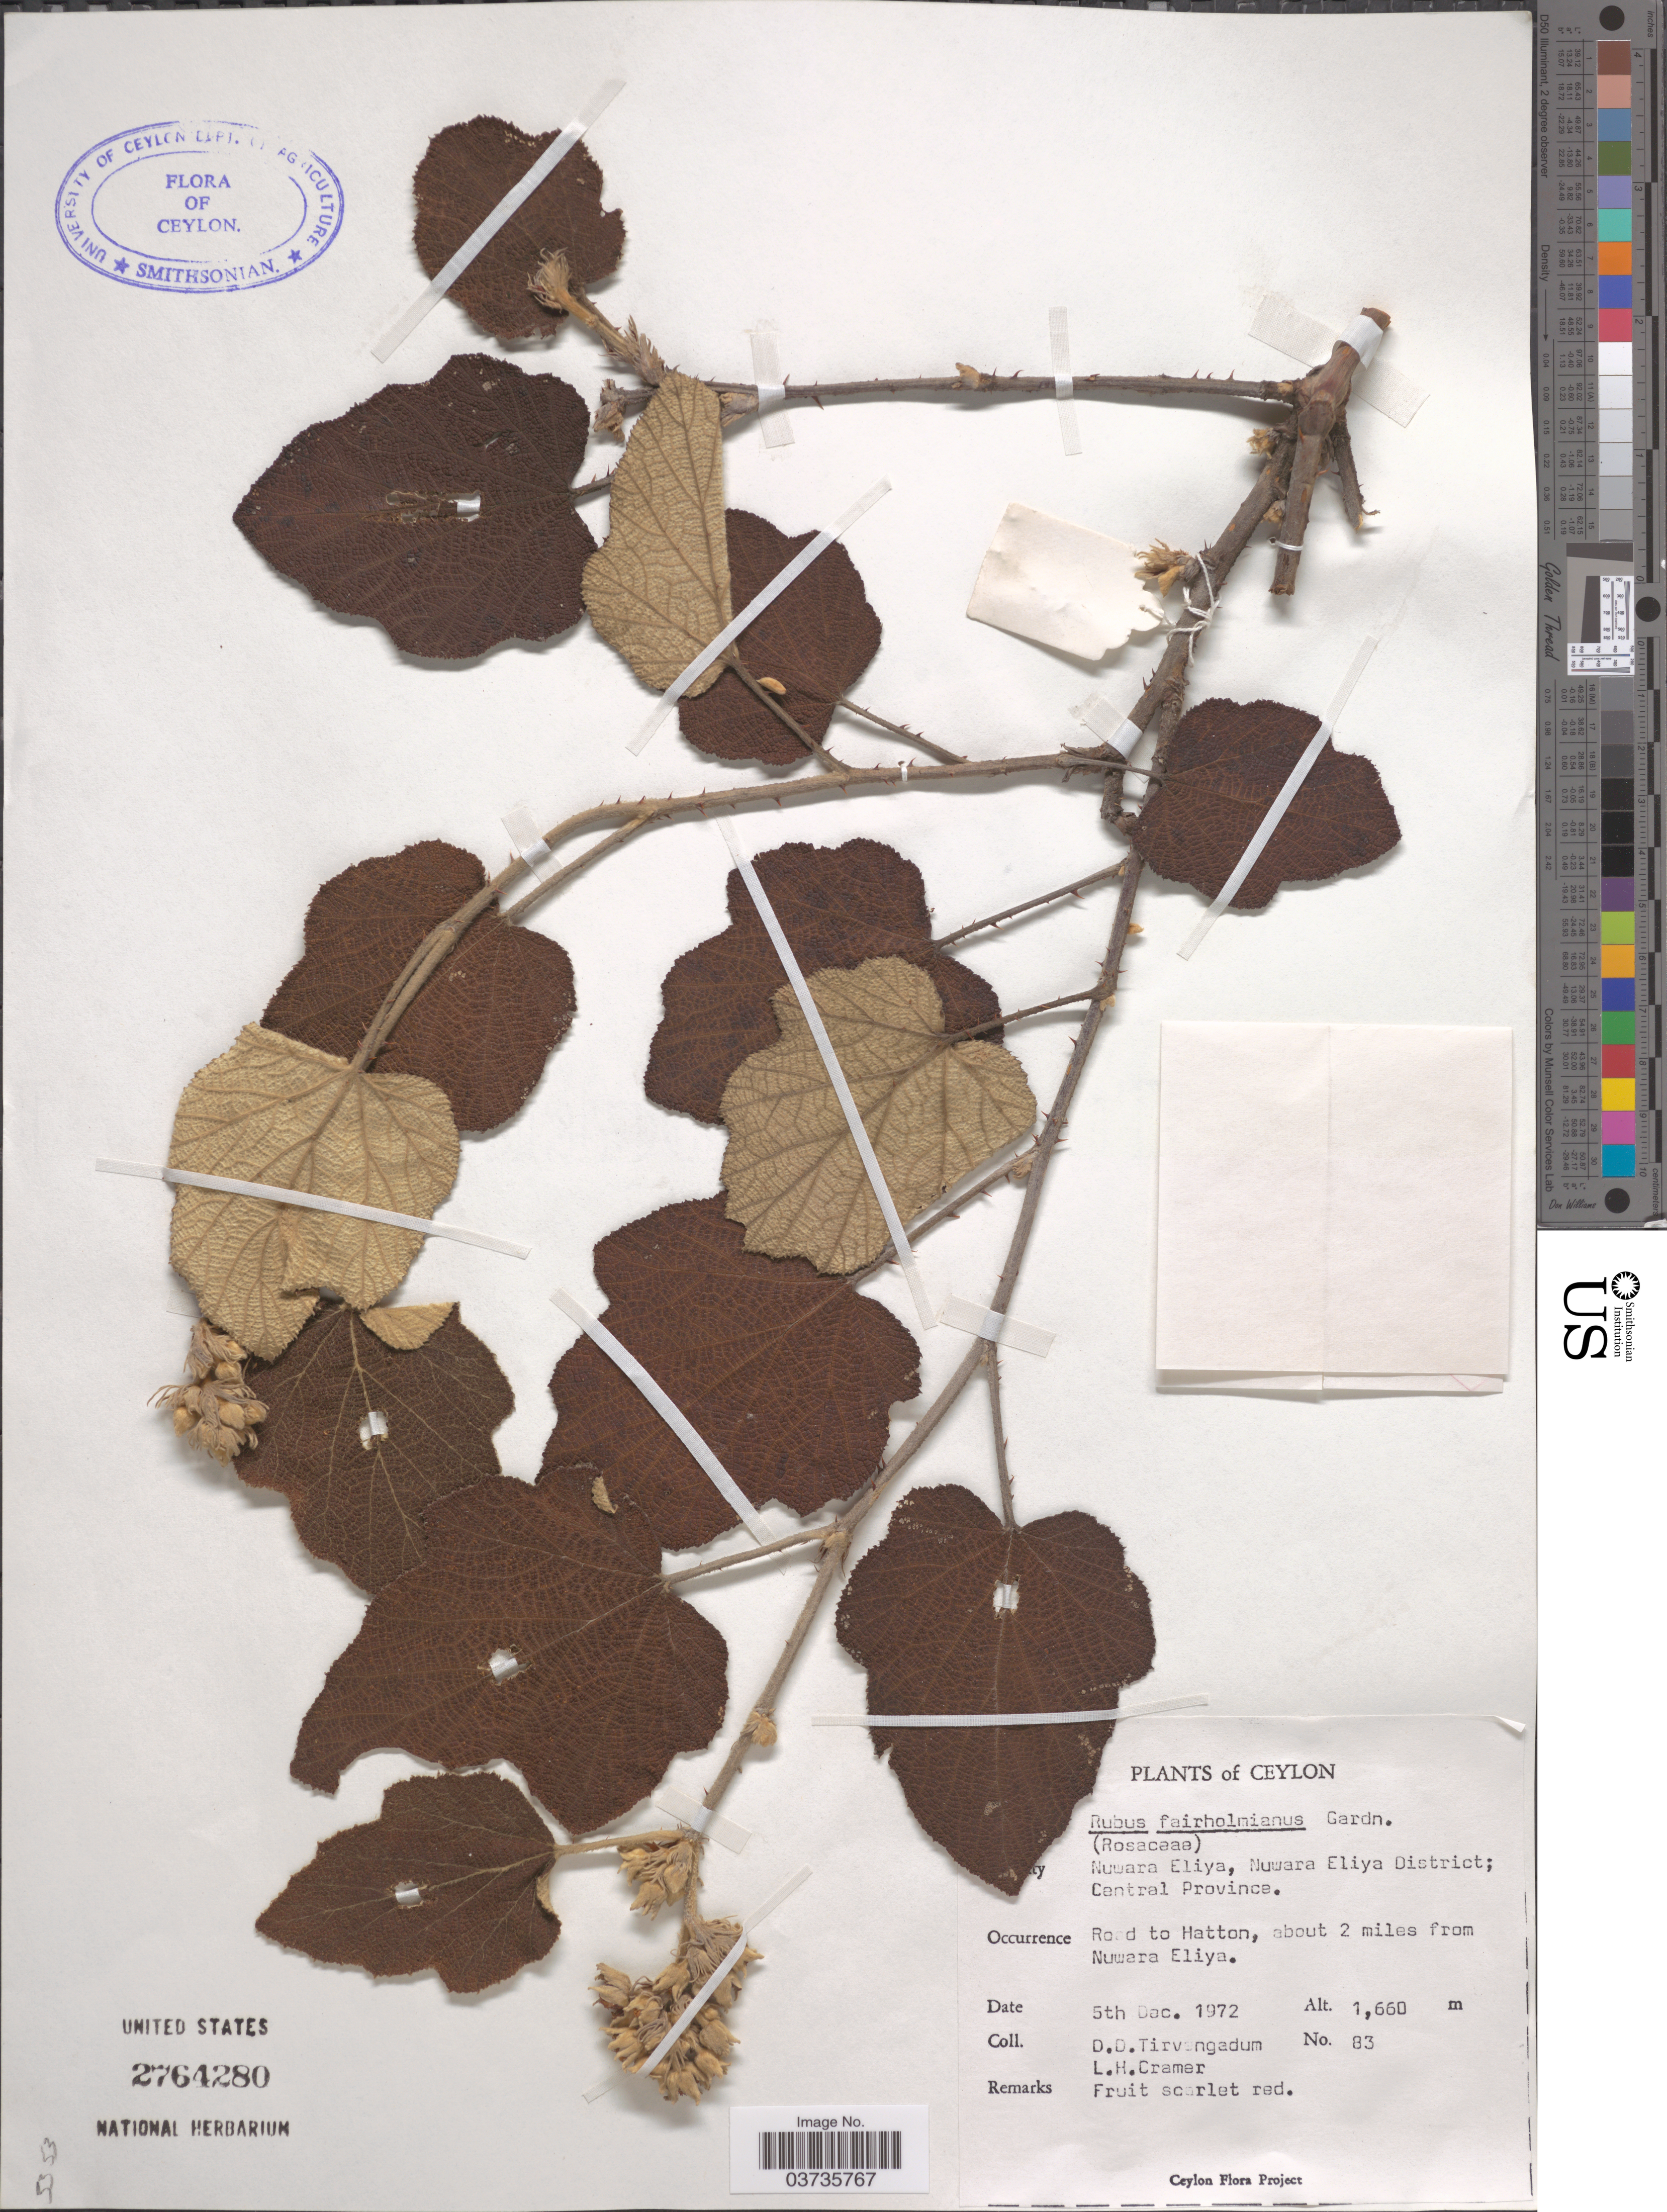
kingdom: Plantae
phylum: Tracheophyta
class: Magnoliopsida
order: Rosales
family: Rosaceae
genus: Rubus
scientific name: Rubus fairholmianus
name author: Gardner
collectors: D. Tirvengadum & L. H. Cramer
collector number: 83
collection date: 1972-12-05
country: Sri Lanka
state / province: Central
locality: Ceylon. Nuwara Eliya, Nuwara Eliya District; Road to Hatton, about 2 miles from Nuwara Eliya.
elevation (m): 1660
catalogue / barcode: US 2764280